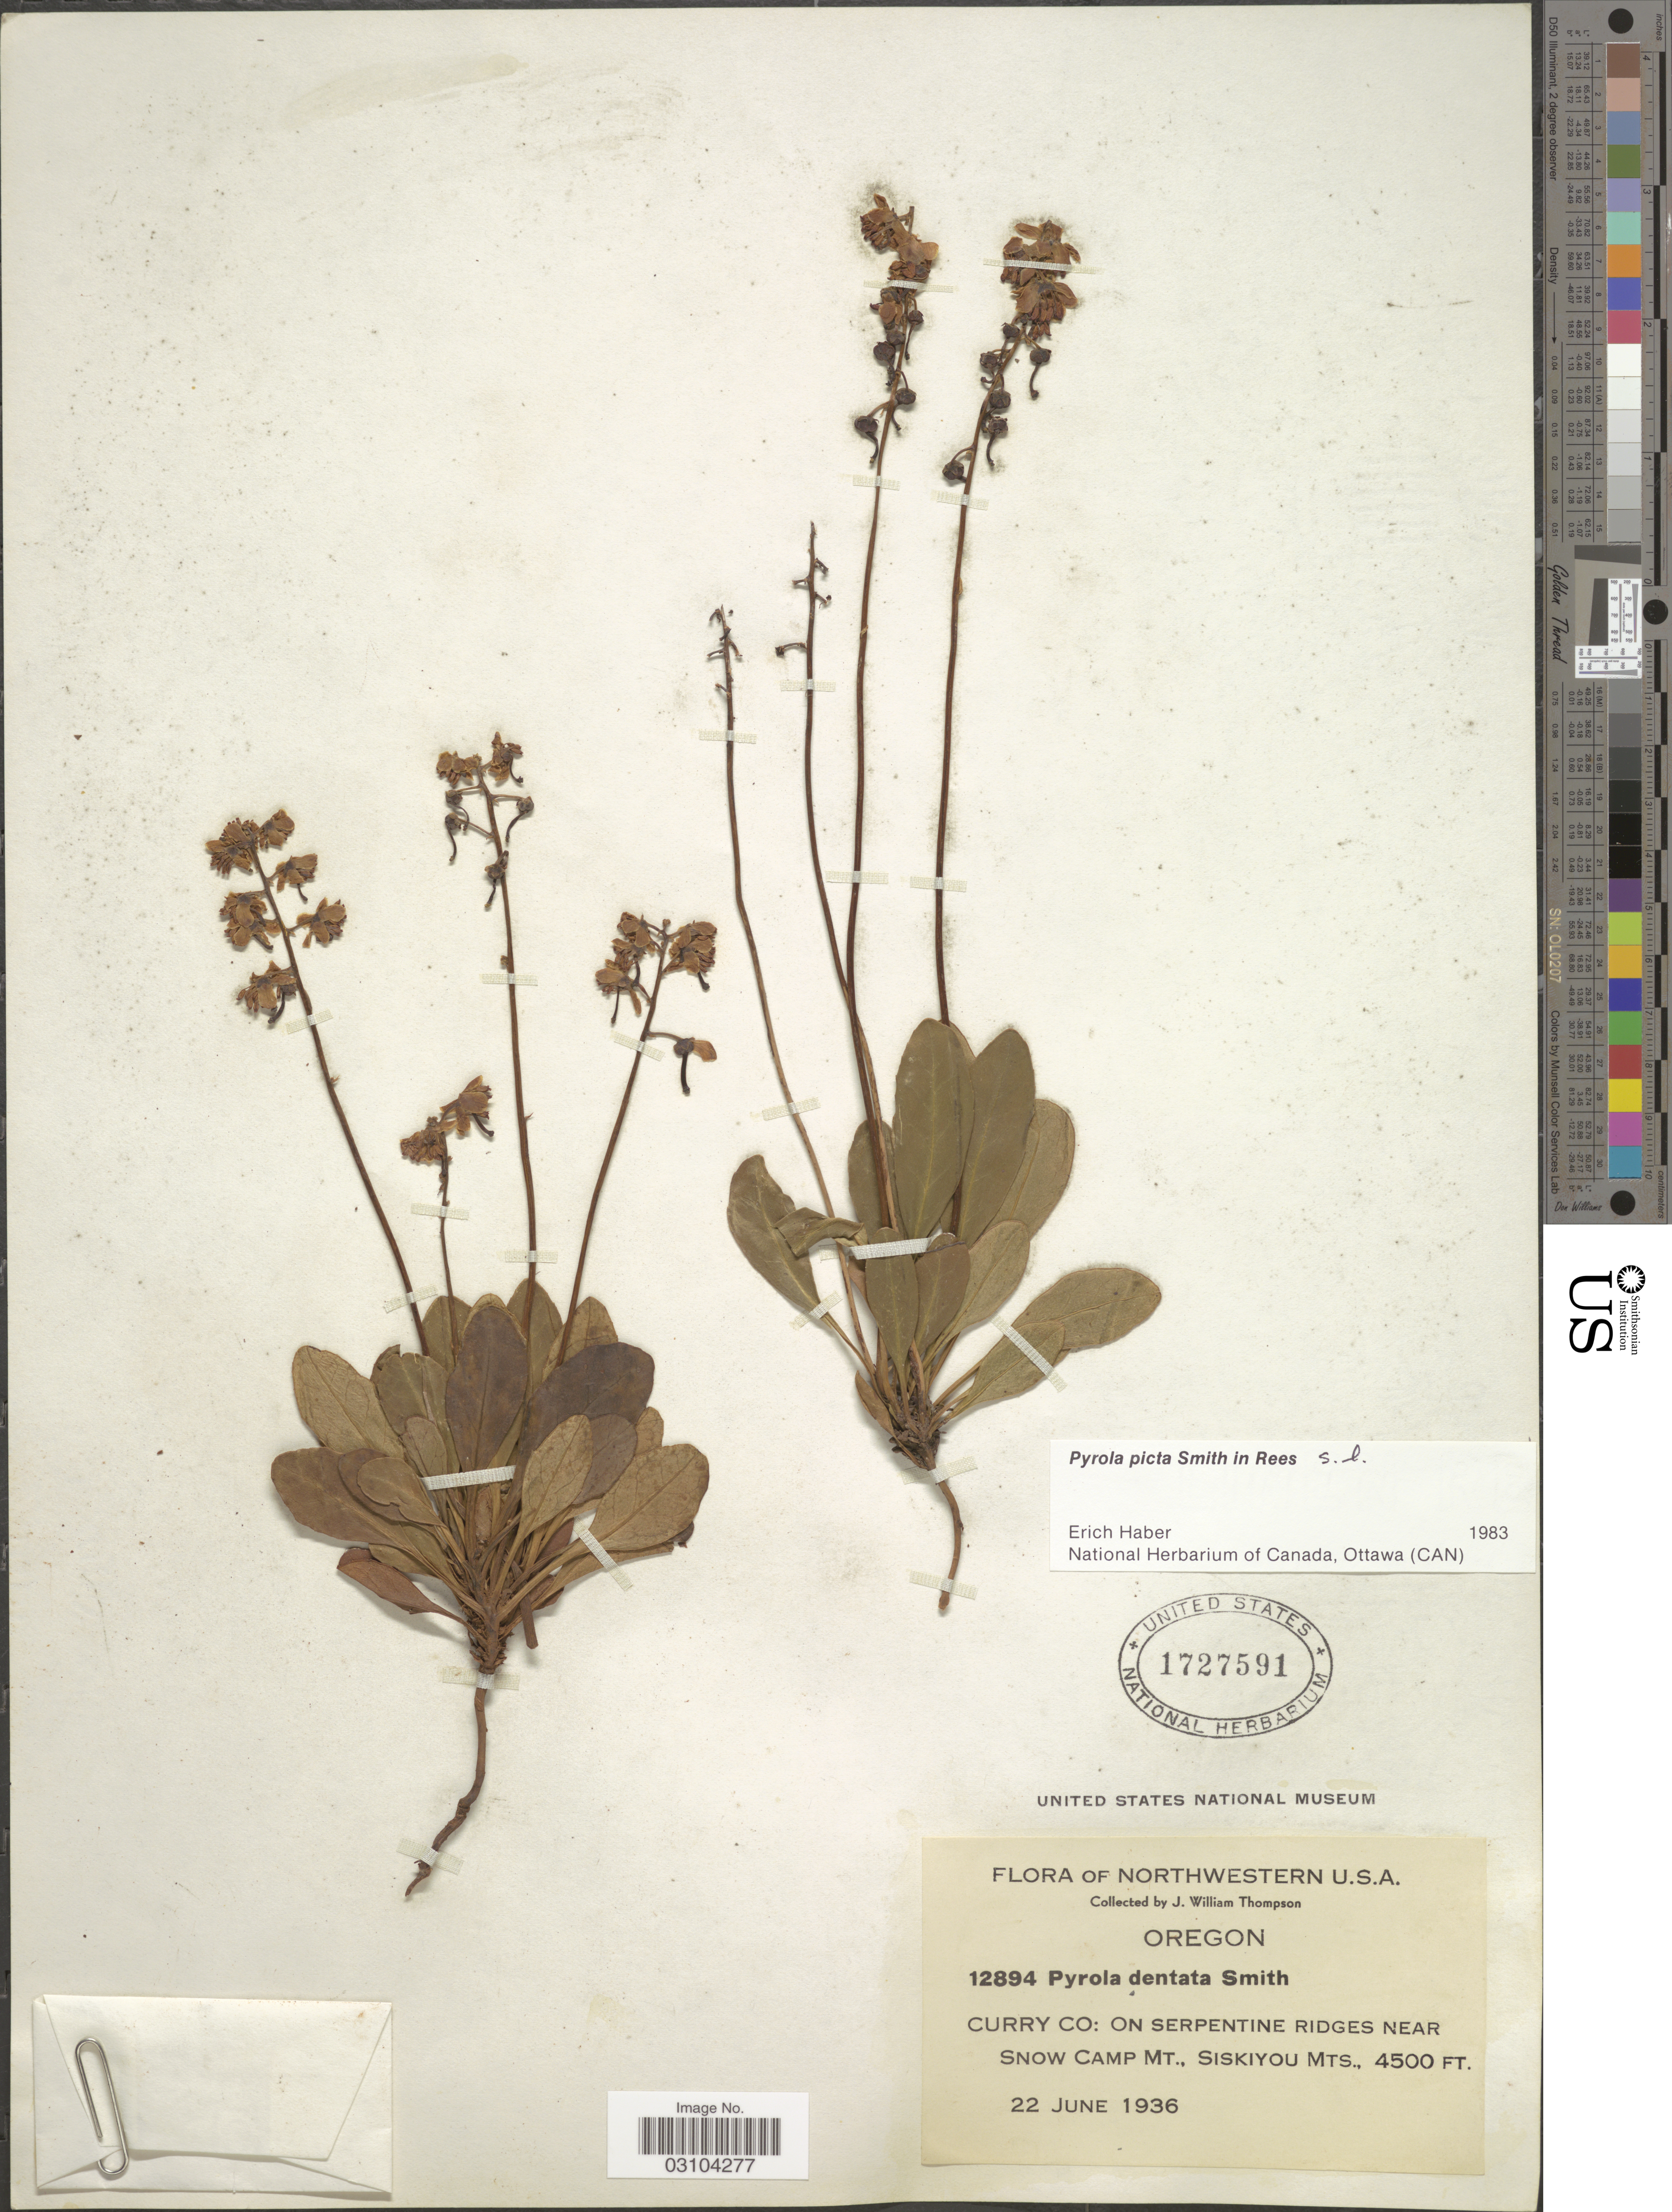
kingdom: Plantae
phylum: Tracheophyta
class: Magnoliopsida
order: Ericales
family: Ericaceae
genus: Pyrola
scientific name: Pyrola picta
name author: Sm. in Rees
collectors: J. W. Thompson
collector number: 12894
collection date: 1936-06-22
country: United States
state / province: Oregon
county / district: Curry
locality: Northwestern U.S.A., Curry Co.: On Serpentine Ridges near Snow Camp Mt., Siskiyou Mts.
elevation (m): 1372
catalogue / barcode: US 1727591